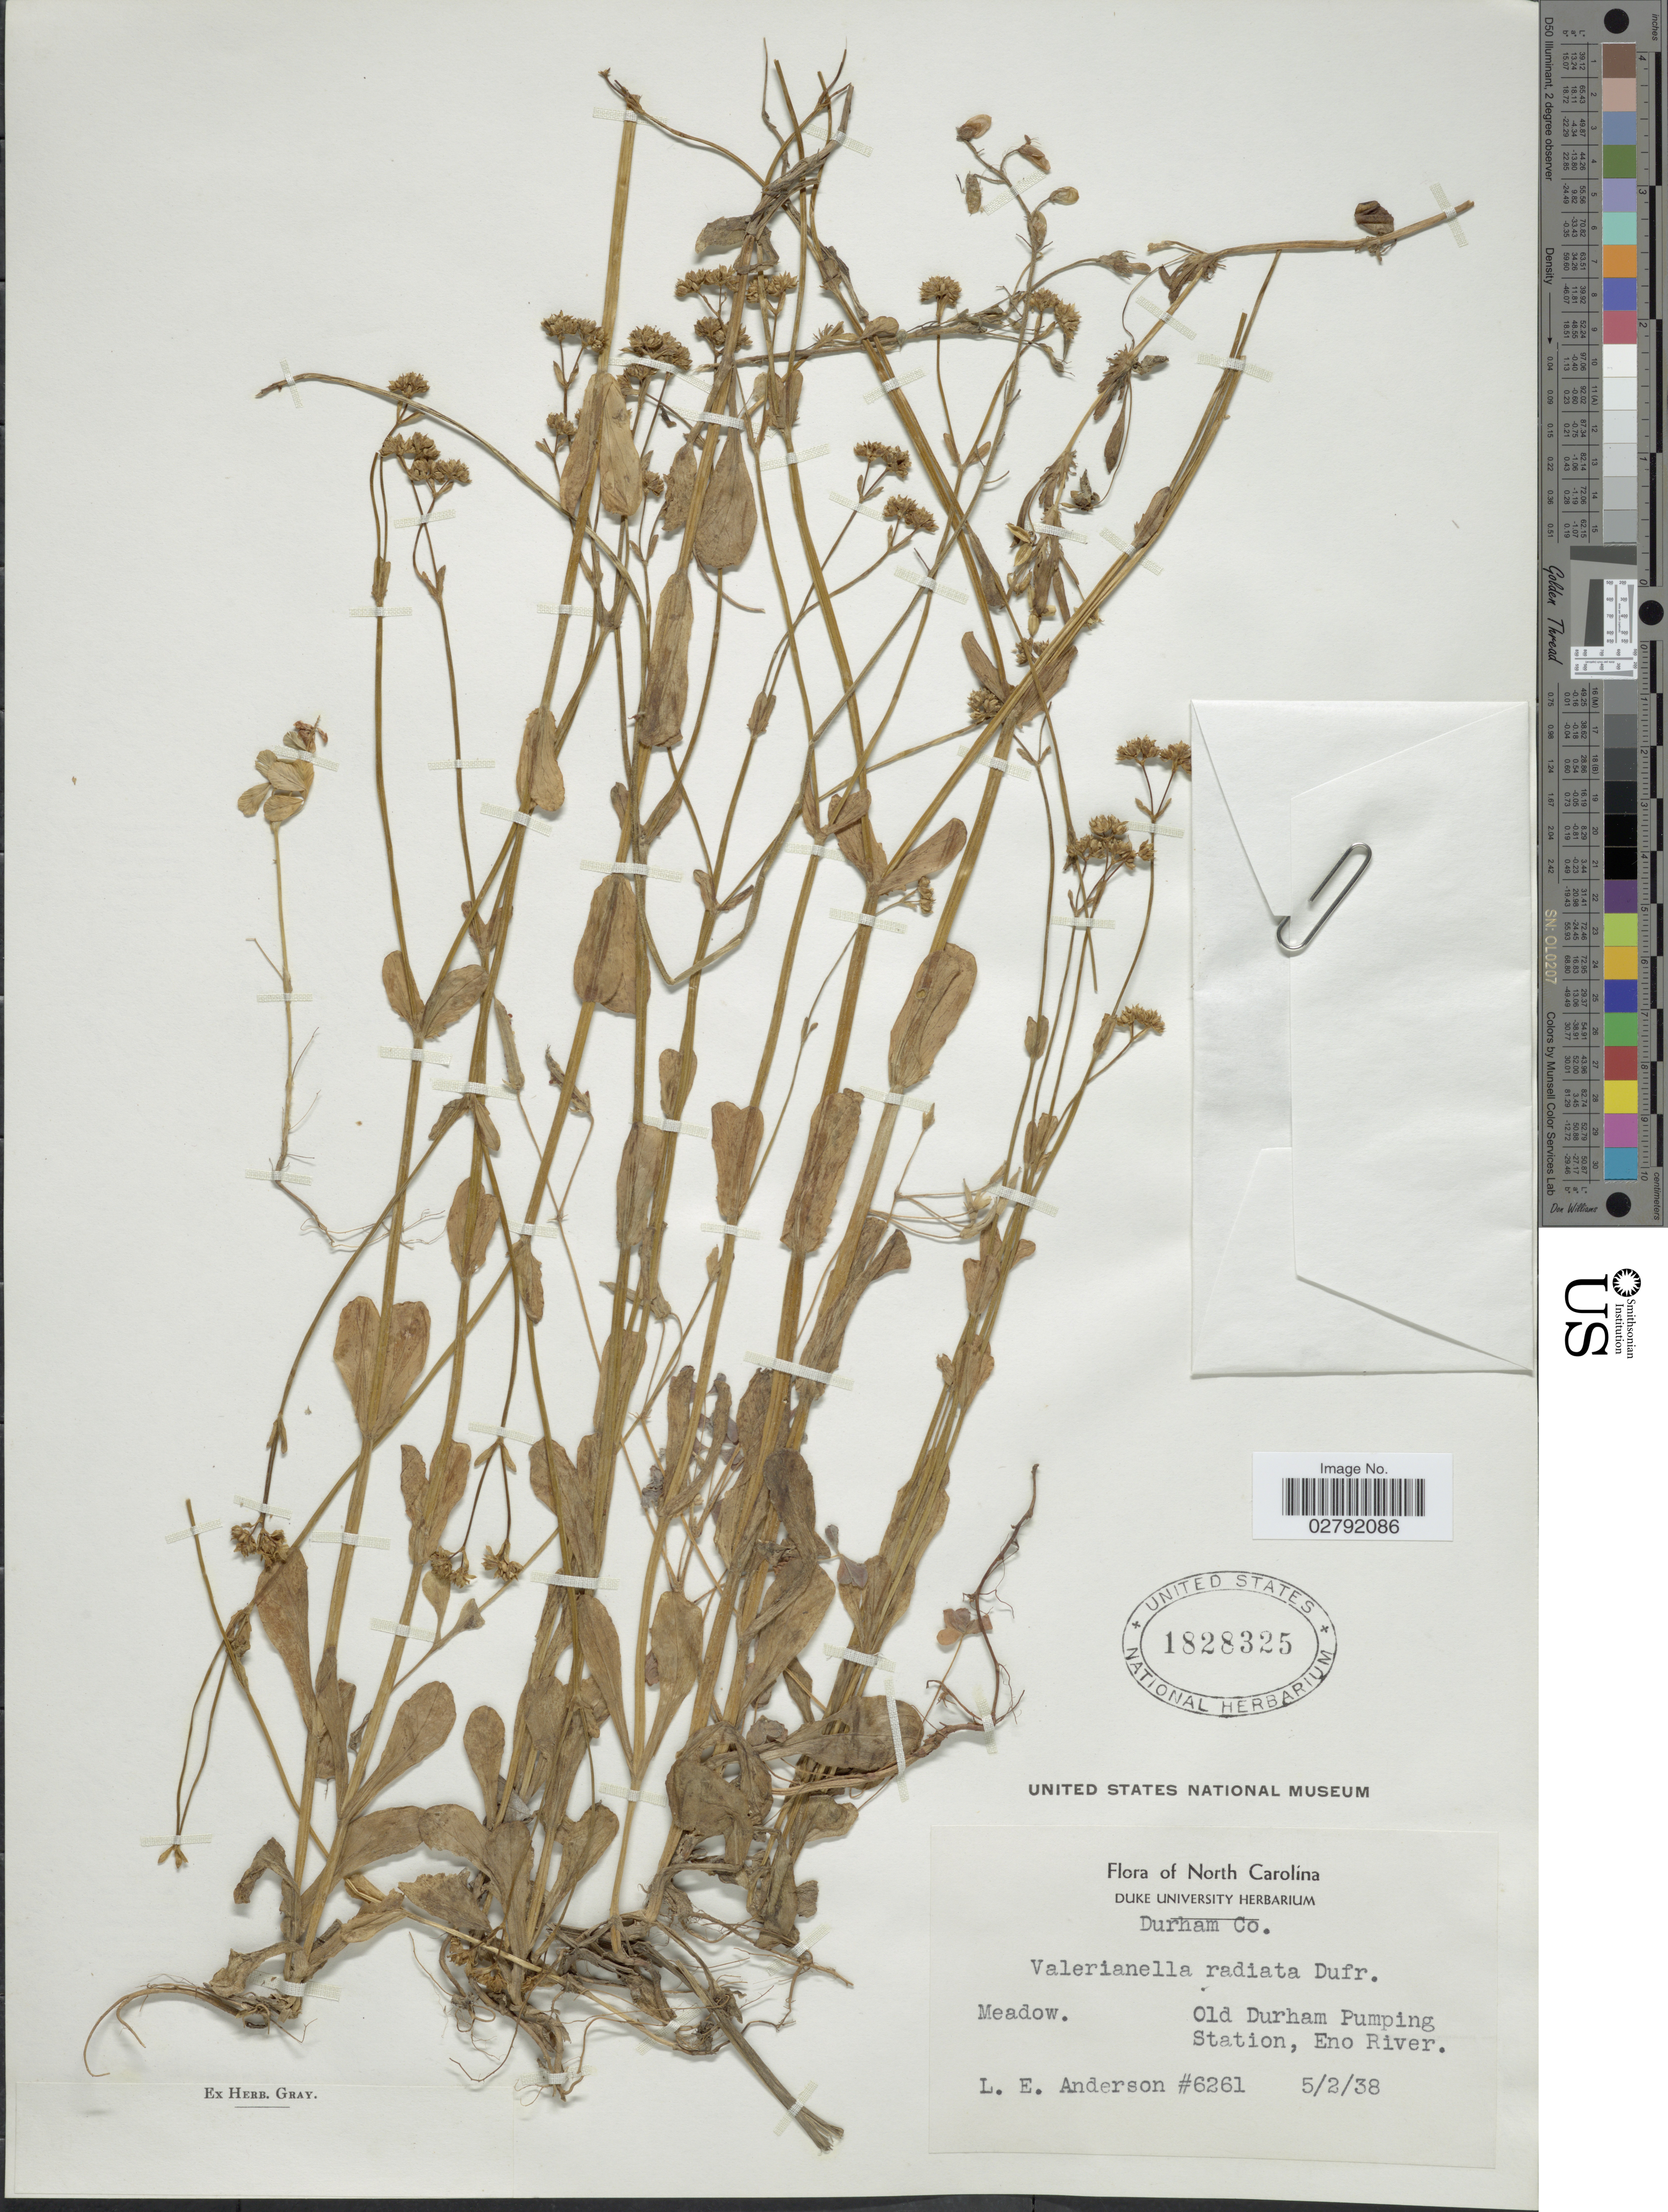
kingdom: Plantae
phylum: Tracheophyta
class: Magnoliopsida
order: Dipsacales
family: Caprifoliaceae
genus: Valerianella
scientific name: Valerianella radiata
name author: (L.) Dufr.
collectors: L. E. Anderson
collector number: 6261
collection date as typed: Transcribed d/m/y: 2/5/38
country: United States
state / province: North Carolina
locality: Durham Co. Old Durham Pumping Station, Eno River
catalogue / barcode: US 1828325